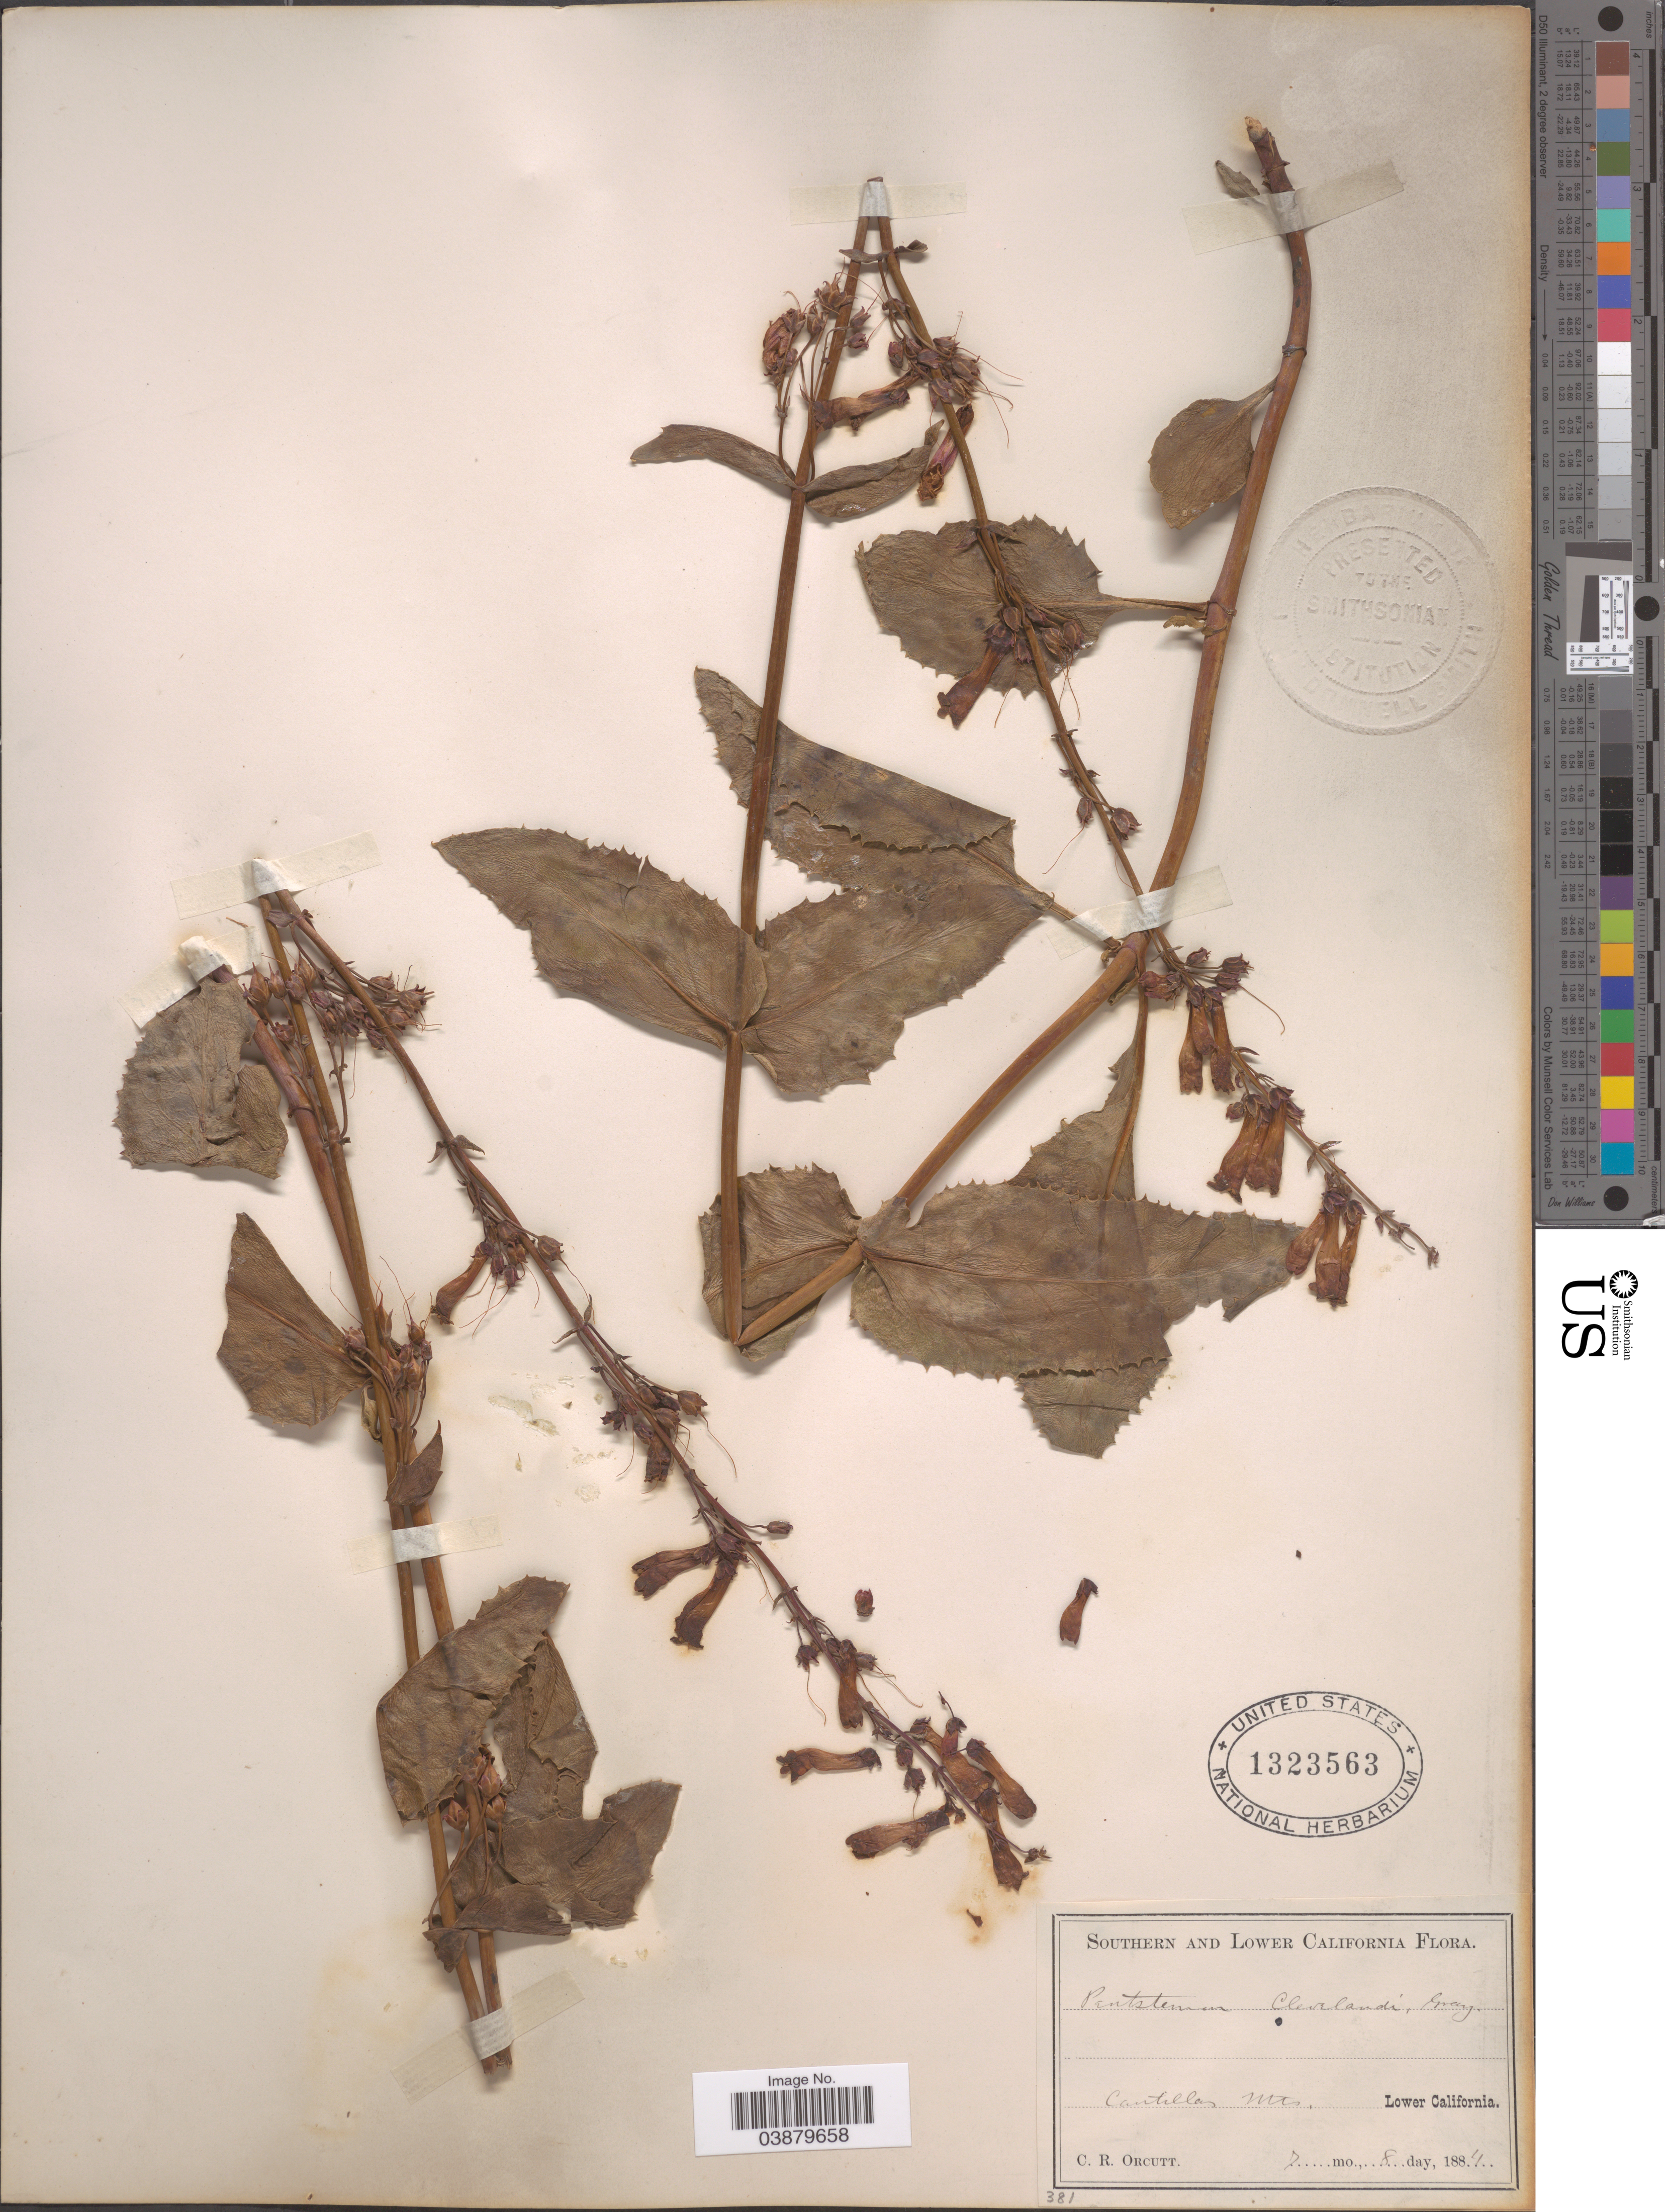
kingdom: Plantae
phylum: Tracheophyta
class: Magnoliopsida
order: Lamiales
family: Plantaginaceae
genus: Penstemon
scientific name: Penstemon clevelandii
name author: A. Gray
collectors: C. R. Orcutt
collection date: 1884-07-08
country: Mexico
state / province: Baja California Norte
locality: Cantillas Mts. Lower California.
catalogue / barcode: US 1323563